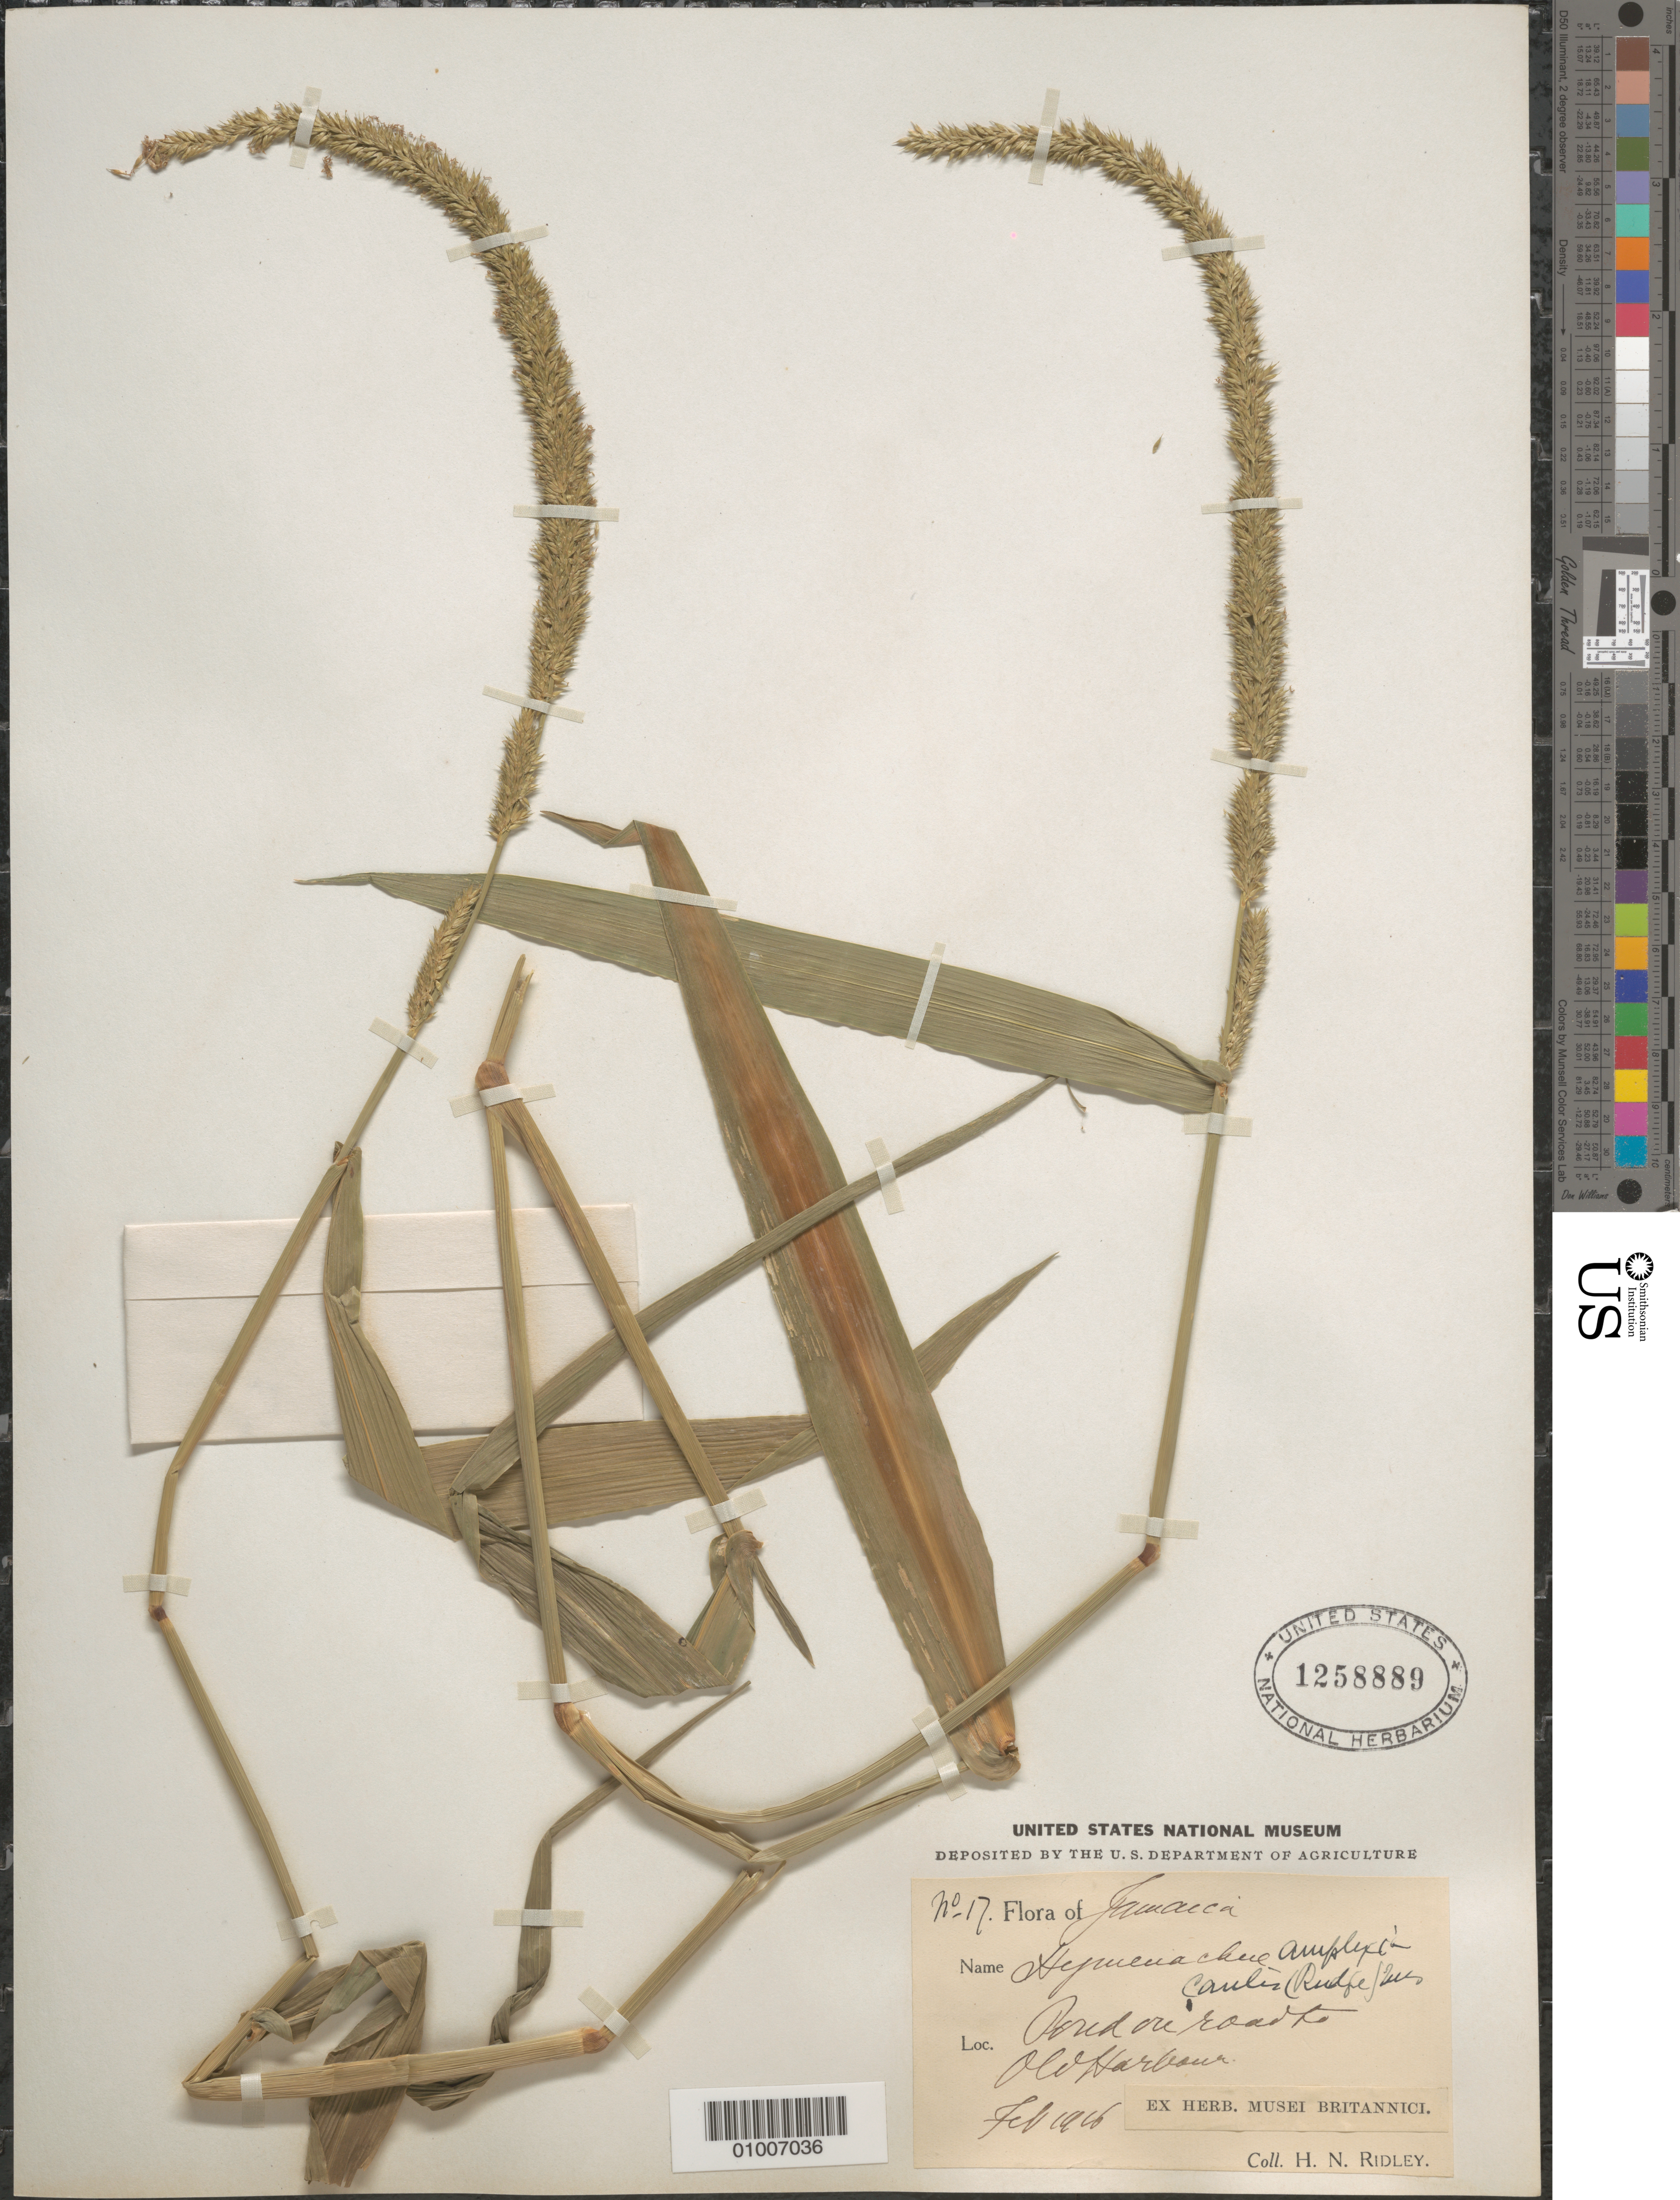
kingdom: Plantae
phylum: Tracheophyta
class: Liliopsida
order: Poales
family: Poaceae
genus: Hymenachne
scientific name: Hymenachne amplexicaulis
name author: (Rudge) Nees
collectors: H. N. Ridley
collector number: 17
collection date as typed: Feb 1916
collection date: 1916-02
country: Jamaica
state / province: Saint Catherine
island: Jamaica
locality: On road to Old Harbour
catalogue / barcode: US 1258889